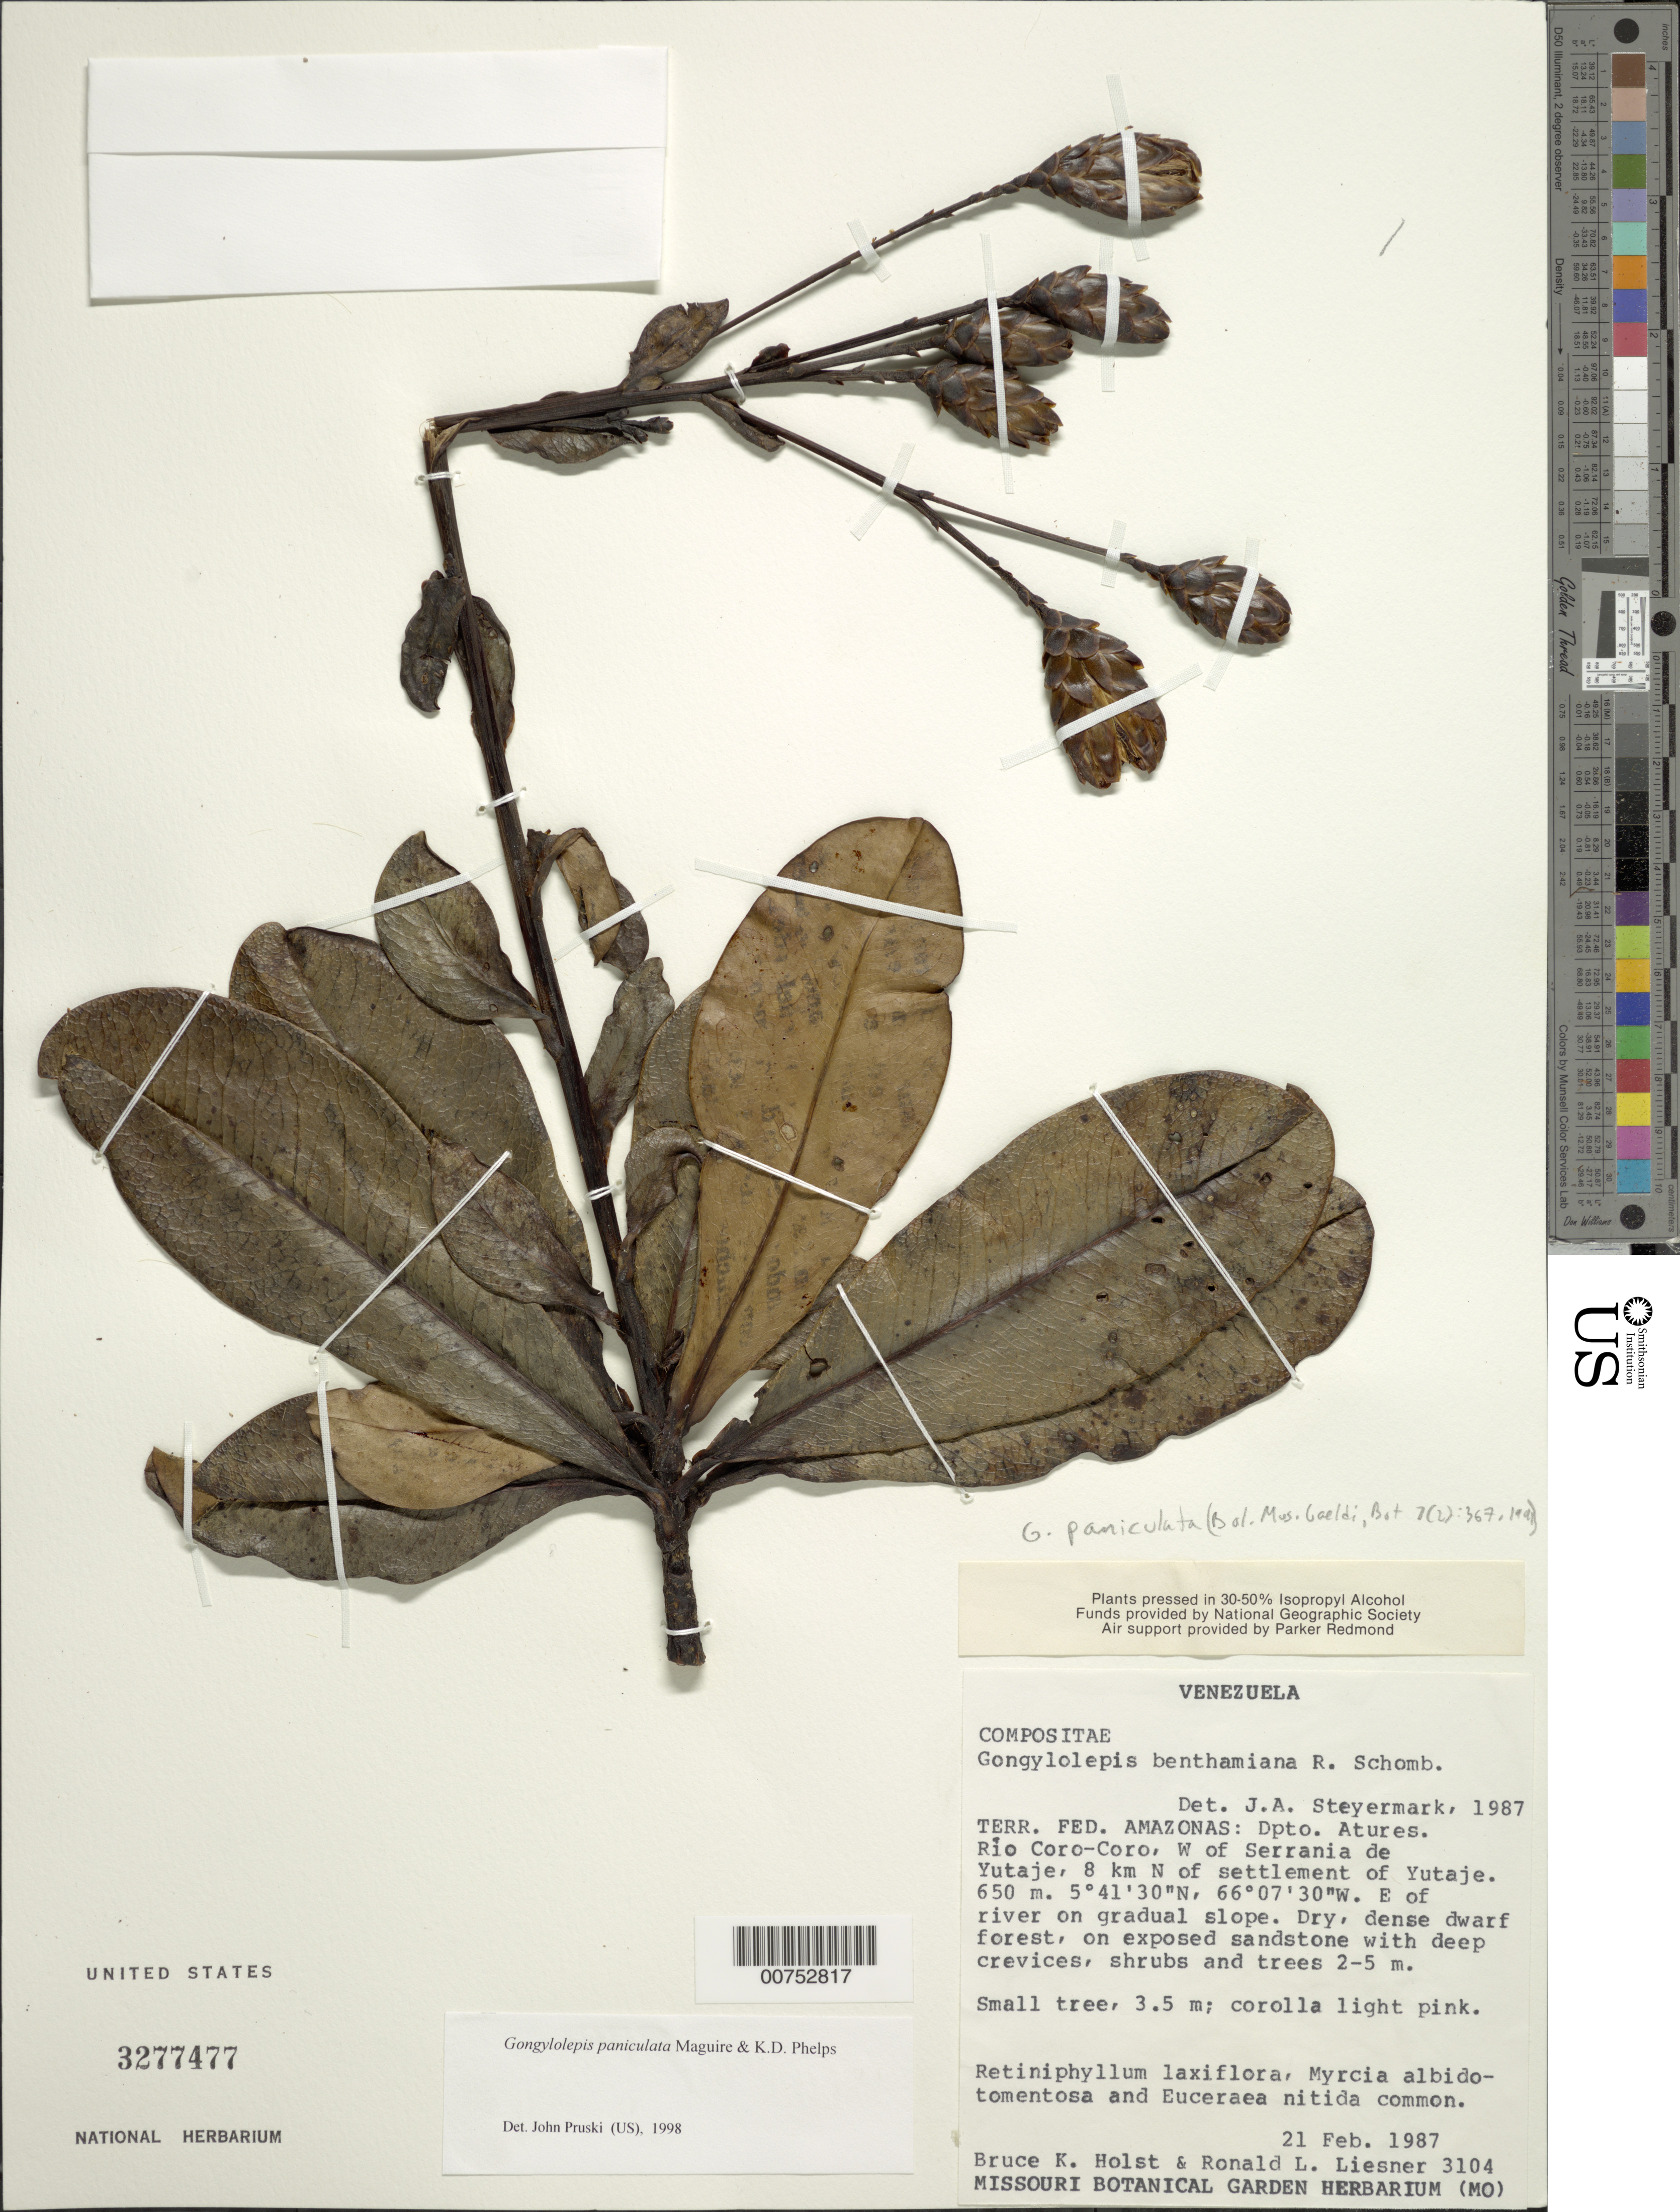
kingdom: Plantae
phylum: Tracheophyta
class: Magnoliopsida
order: Asterales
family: Asteraceae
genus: Gongylolepis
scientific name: Gongylolepis paniculata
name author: Maguire & K.D. Phelps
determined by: Pruski, J. F.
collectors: B. Holst & R. L. Liesner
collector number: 3104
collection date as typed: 21-Feb-87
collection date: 1987-02-21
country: Venezuela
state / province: Amazonas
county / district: Atures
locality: Río Coro-Coro, W of Serrania de Yutajé, 8 km N of Yutajé settlement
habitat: Dry, dense dwarf forest on exposed sandstone with deep crevices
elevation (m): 650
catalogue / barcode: US 3277477